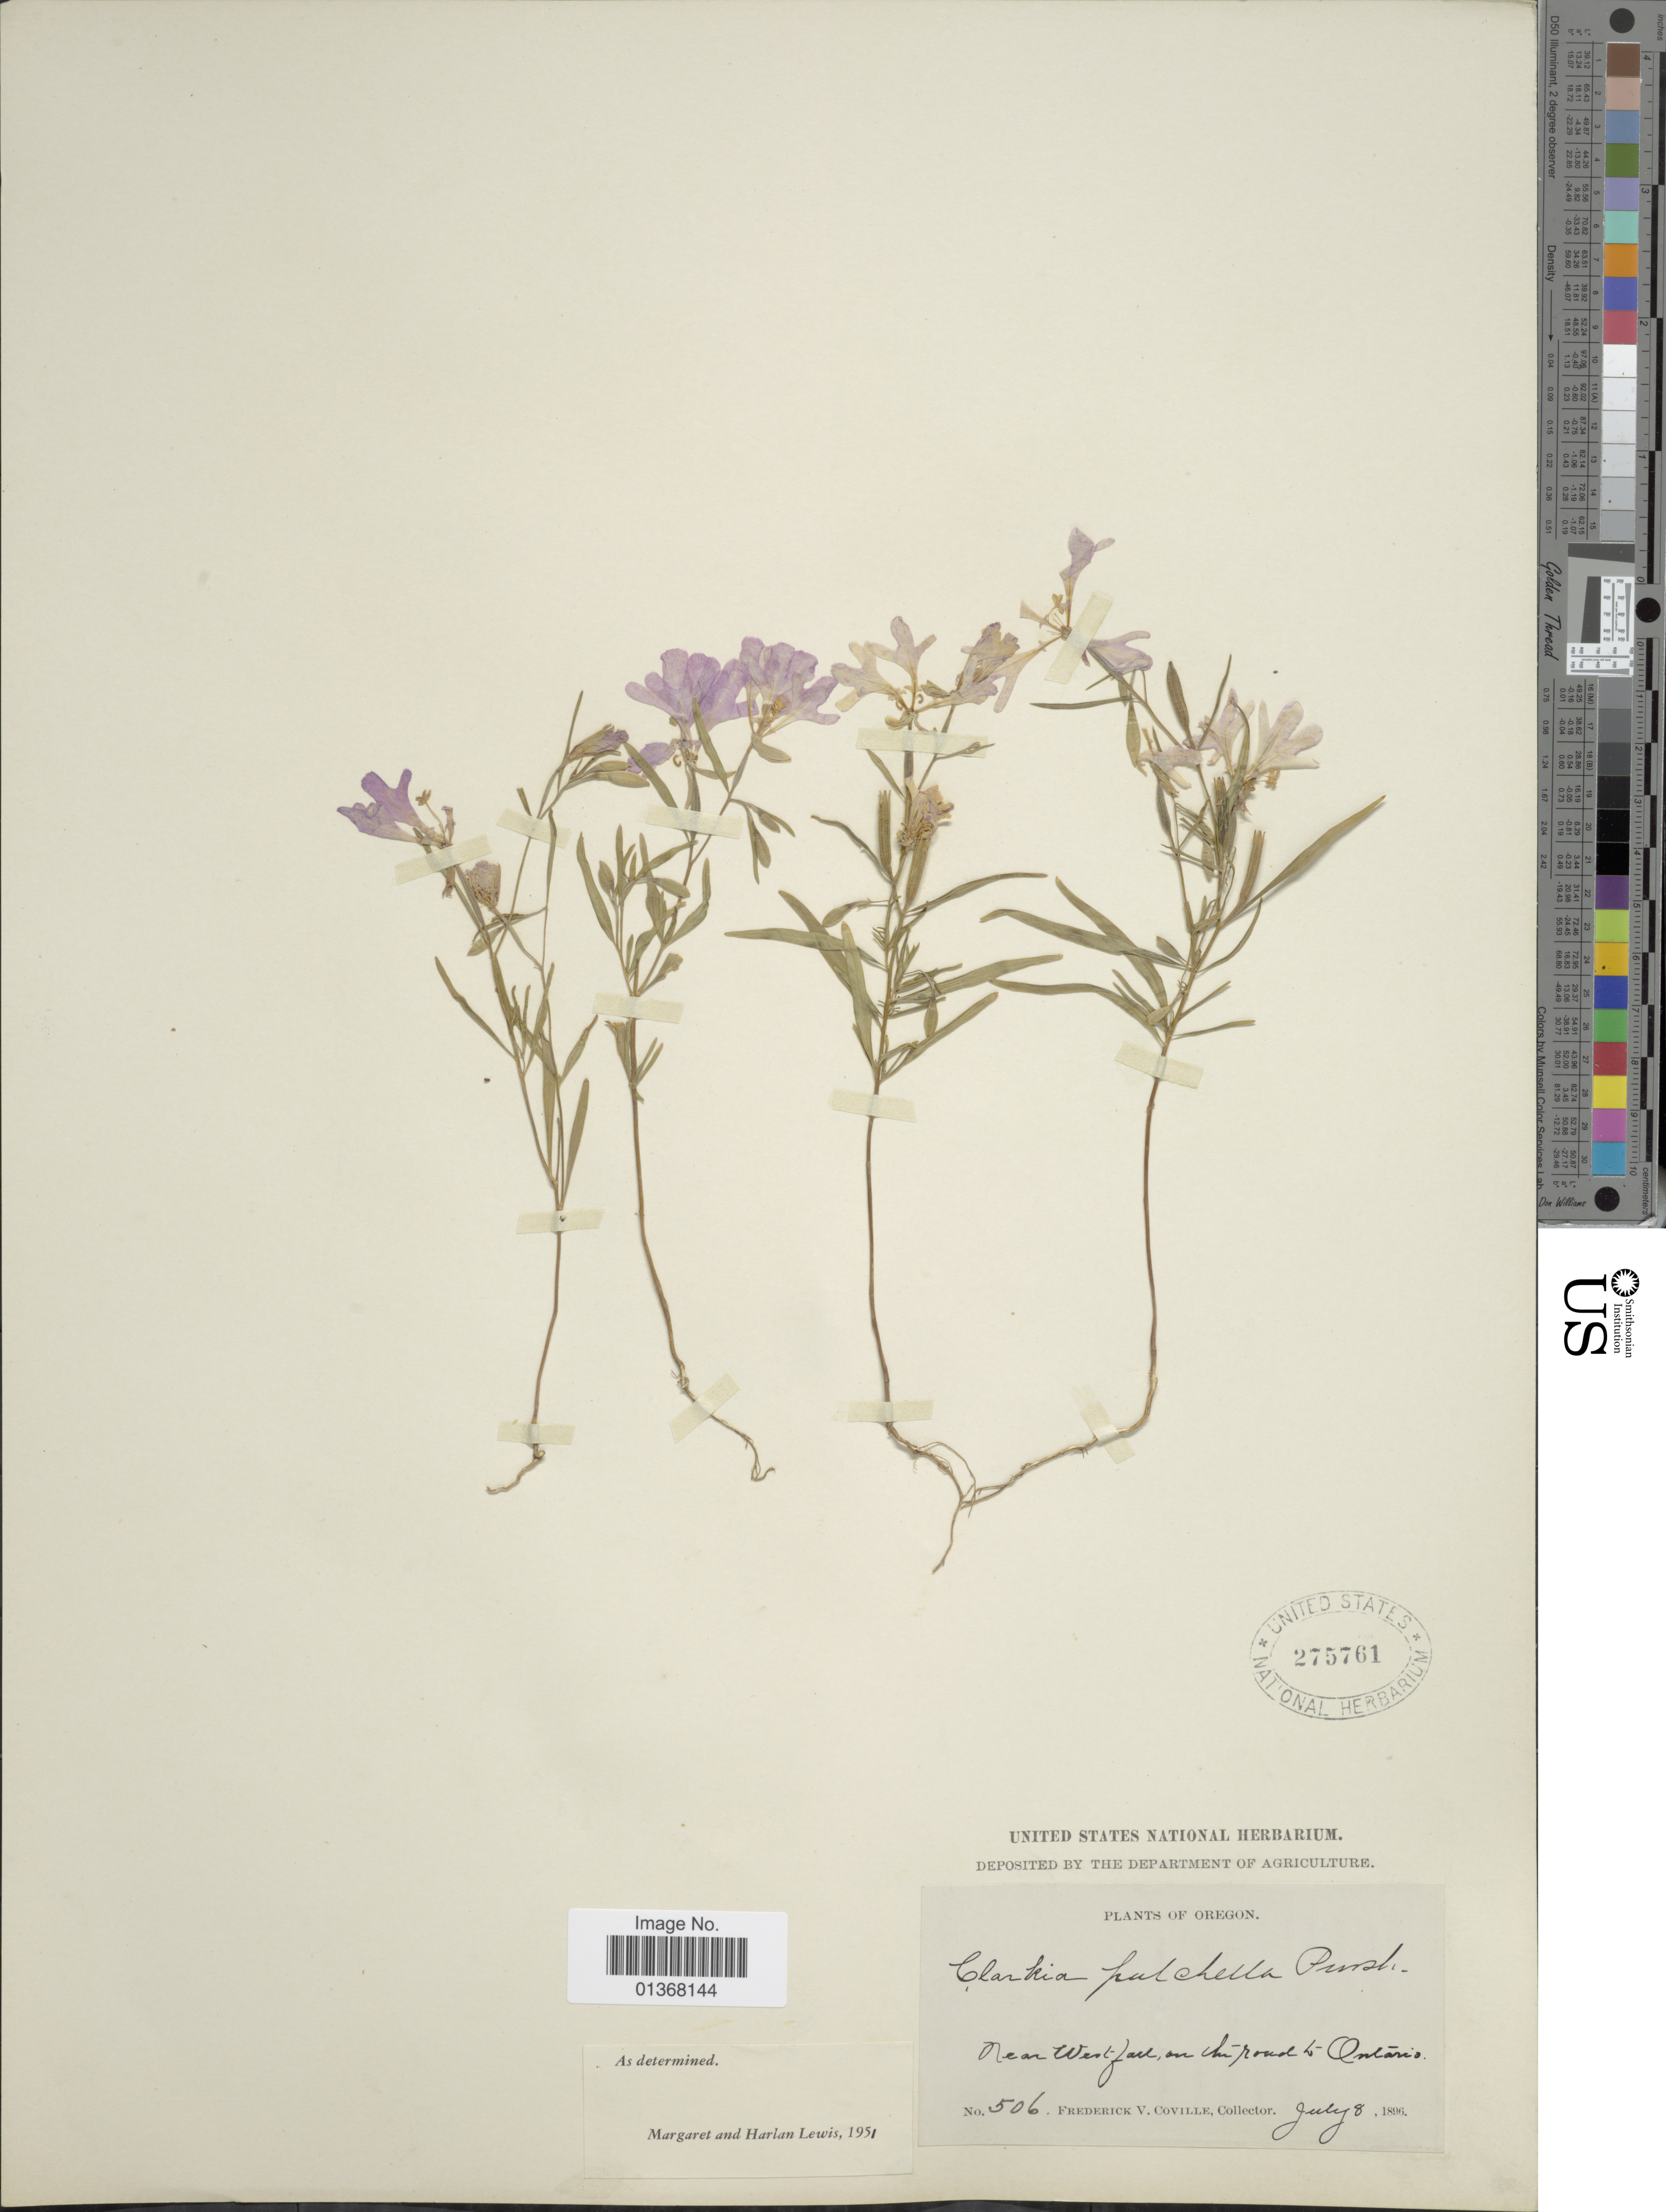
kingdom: Plantae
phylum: Tracheophyta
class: Magnoliopsida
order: Myrtales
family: Onagraceae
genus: Clarkia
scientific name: Clarkia pulchella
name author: Pursh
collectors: F. V. Coville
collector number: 506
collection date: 1896-07-08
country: United States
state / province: Oregon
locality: Near Westfall, on the road to Ontario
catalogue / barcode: US 275761